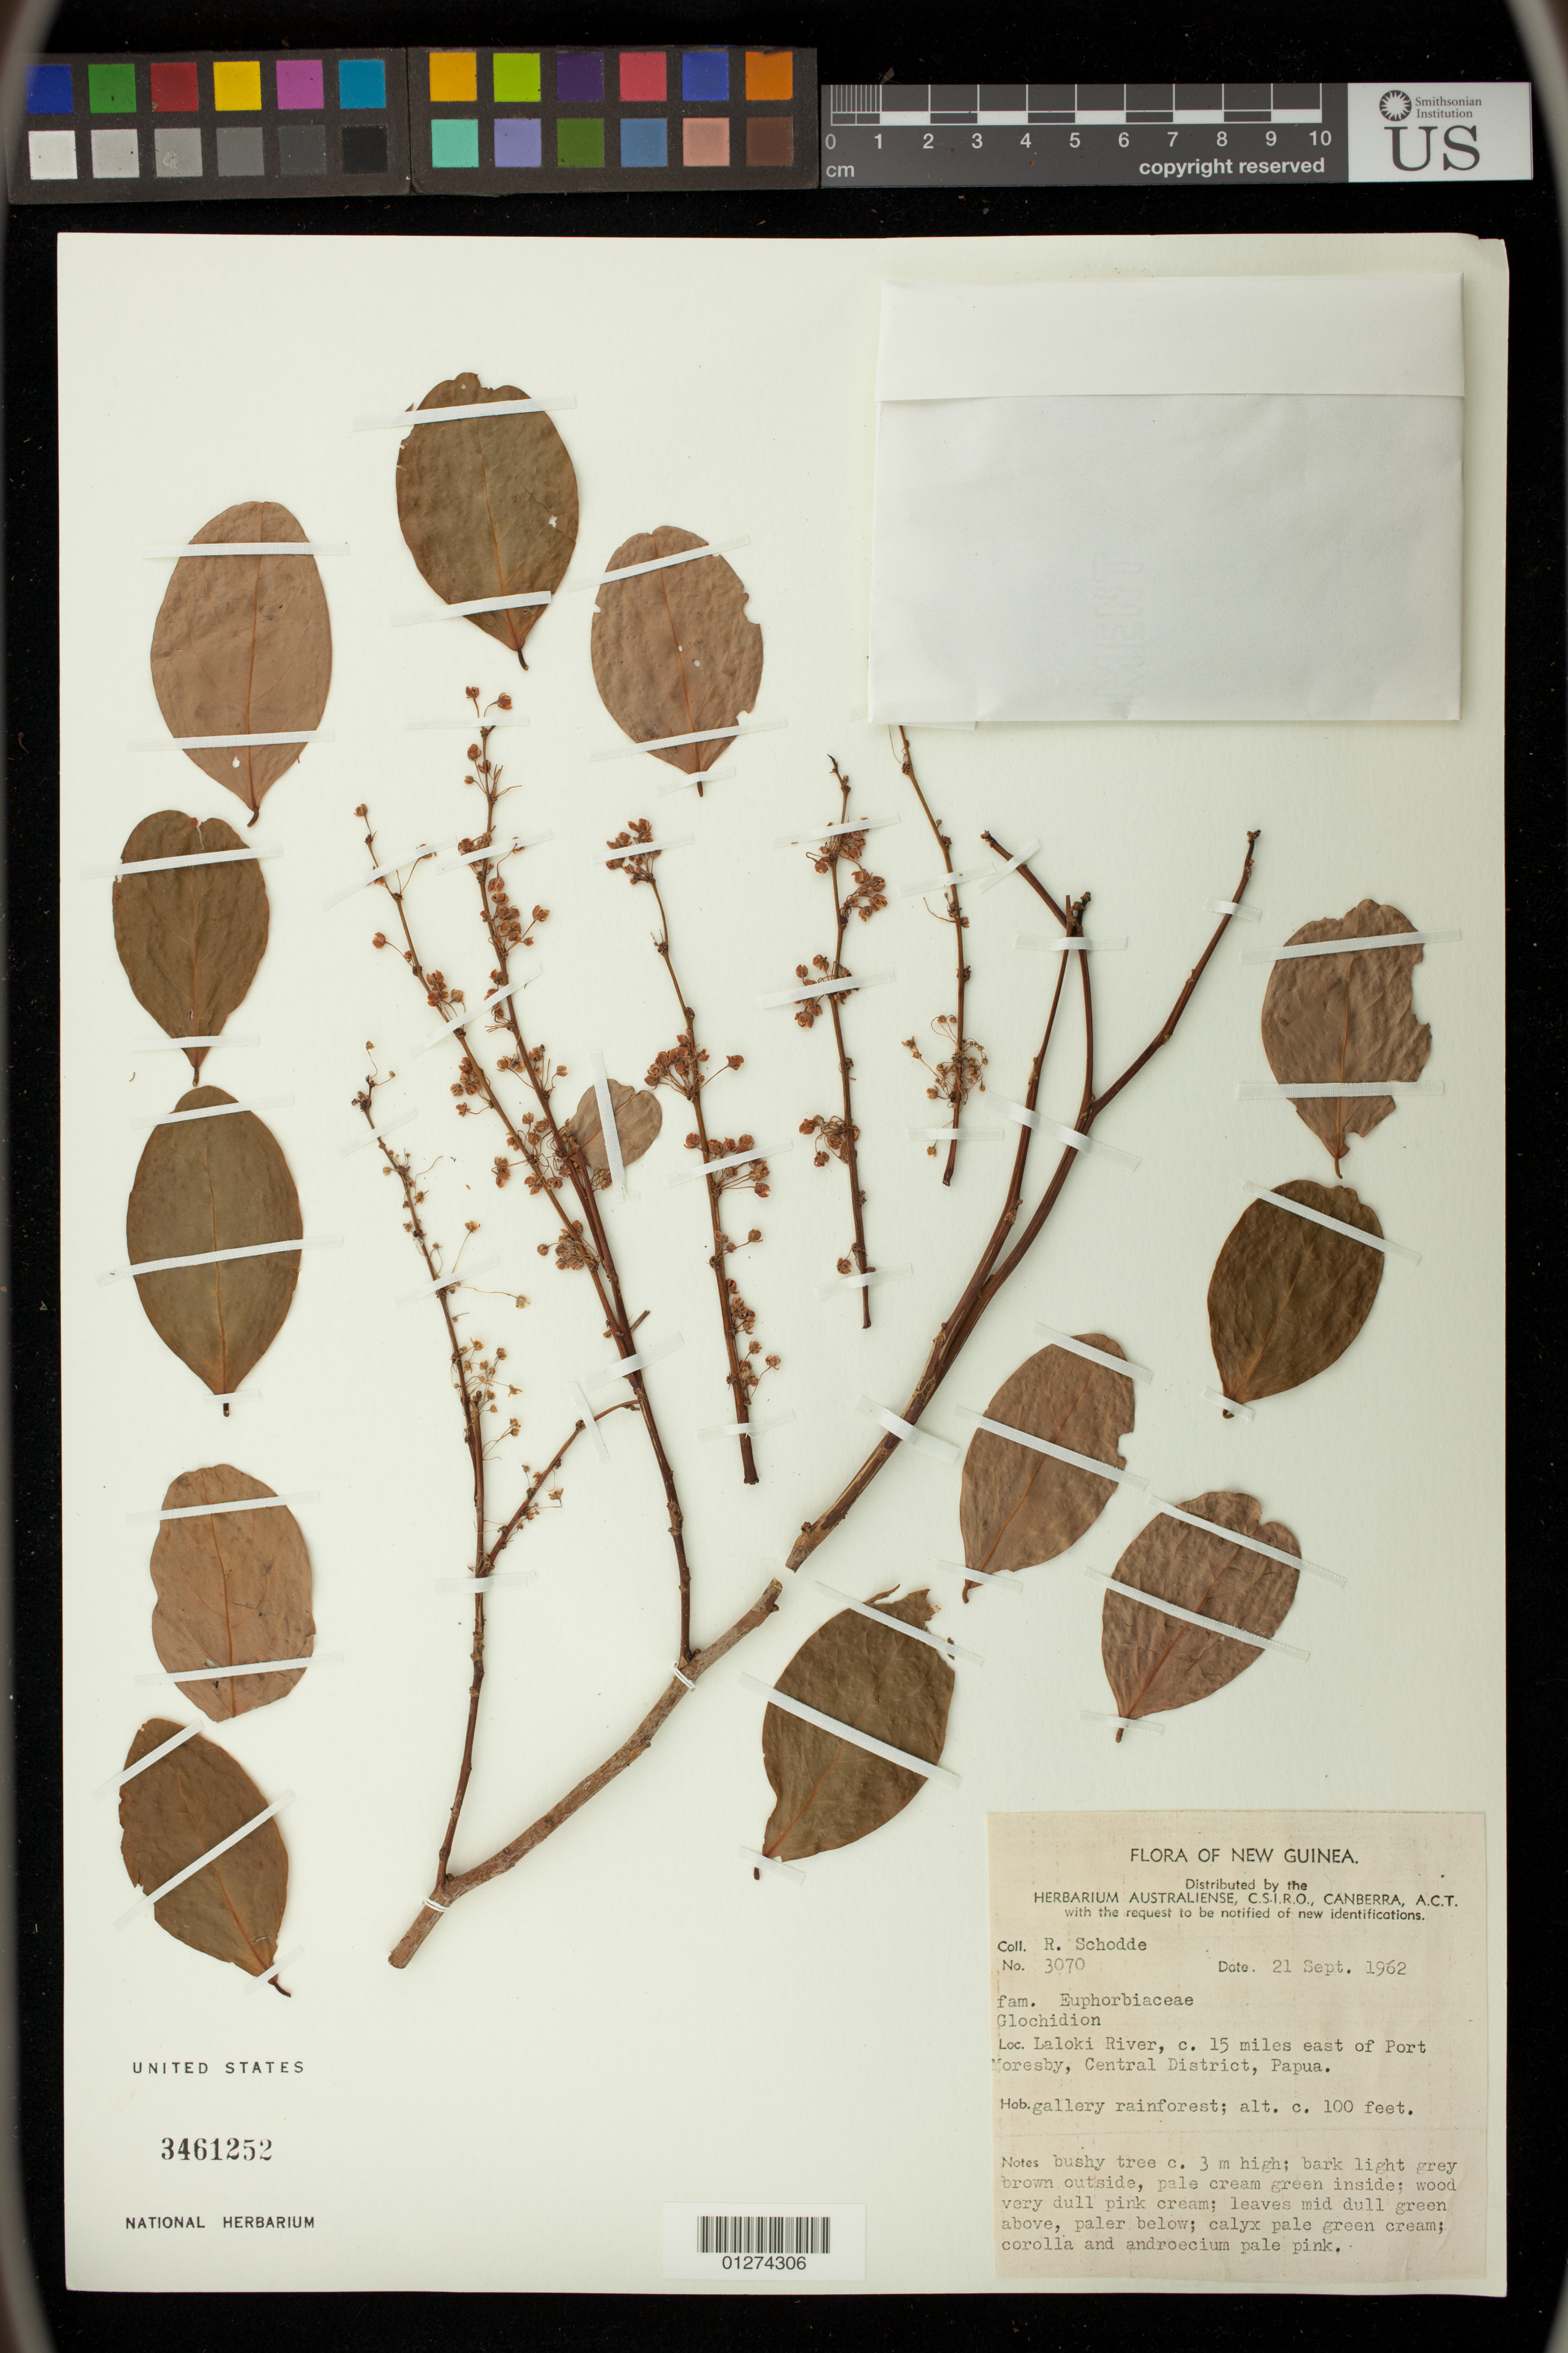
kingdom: Plantae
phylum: Tracheophyta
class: Magnoliopsida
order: Malpighiales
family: Phyllanthaceae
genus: Glochidion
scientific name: Glochidion sp.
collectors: L. A. Craven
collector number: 3070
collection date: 1962-09-21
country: Papua New Guinea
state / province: Central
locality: Laloki River, c. 15 miles east of Port Moresby, Central District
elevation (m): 30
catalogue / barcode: US 3461252